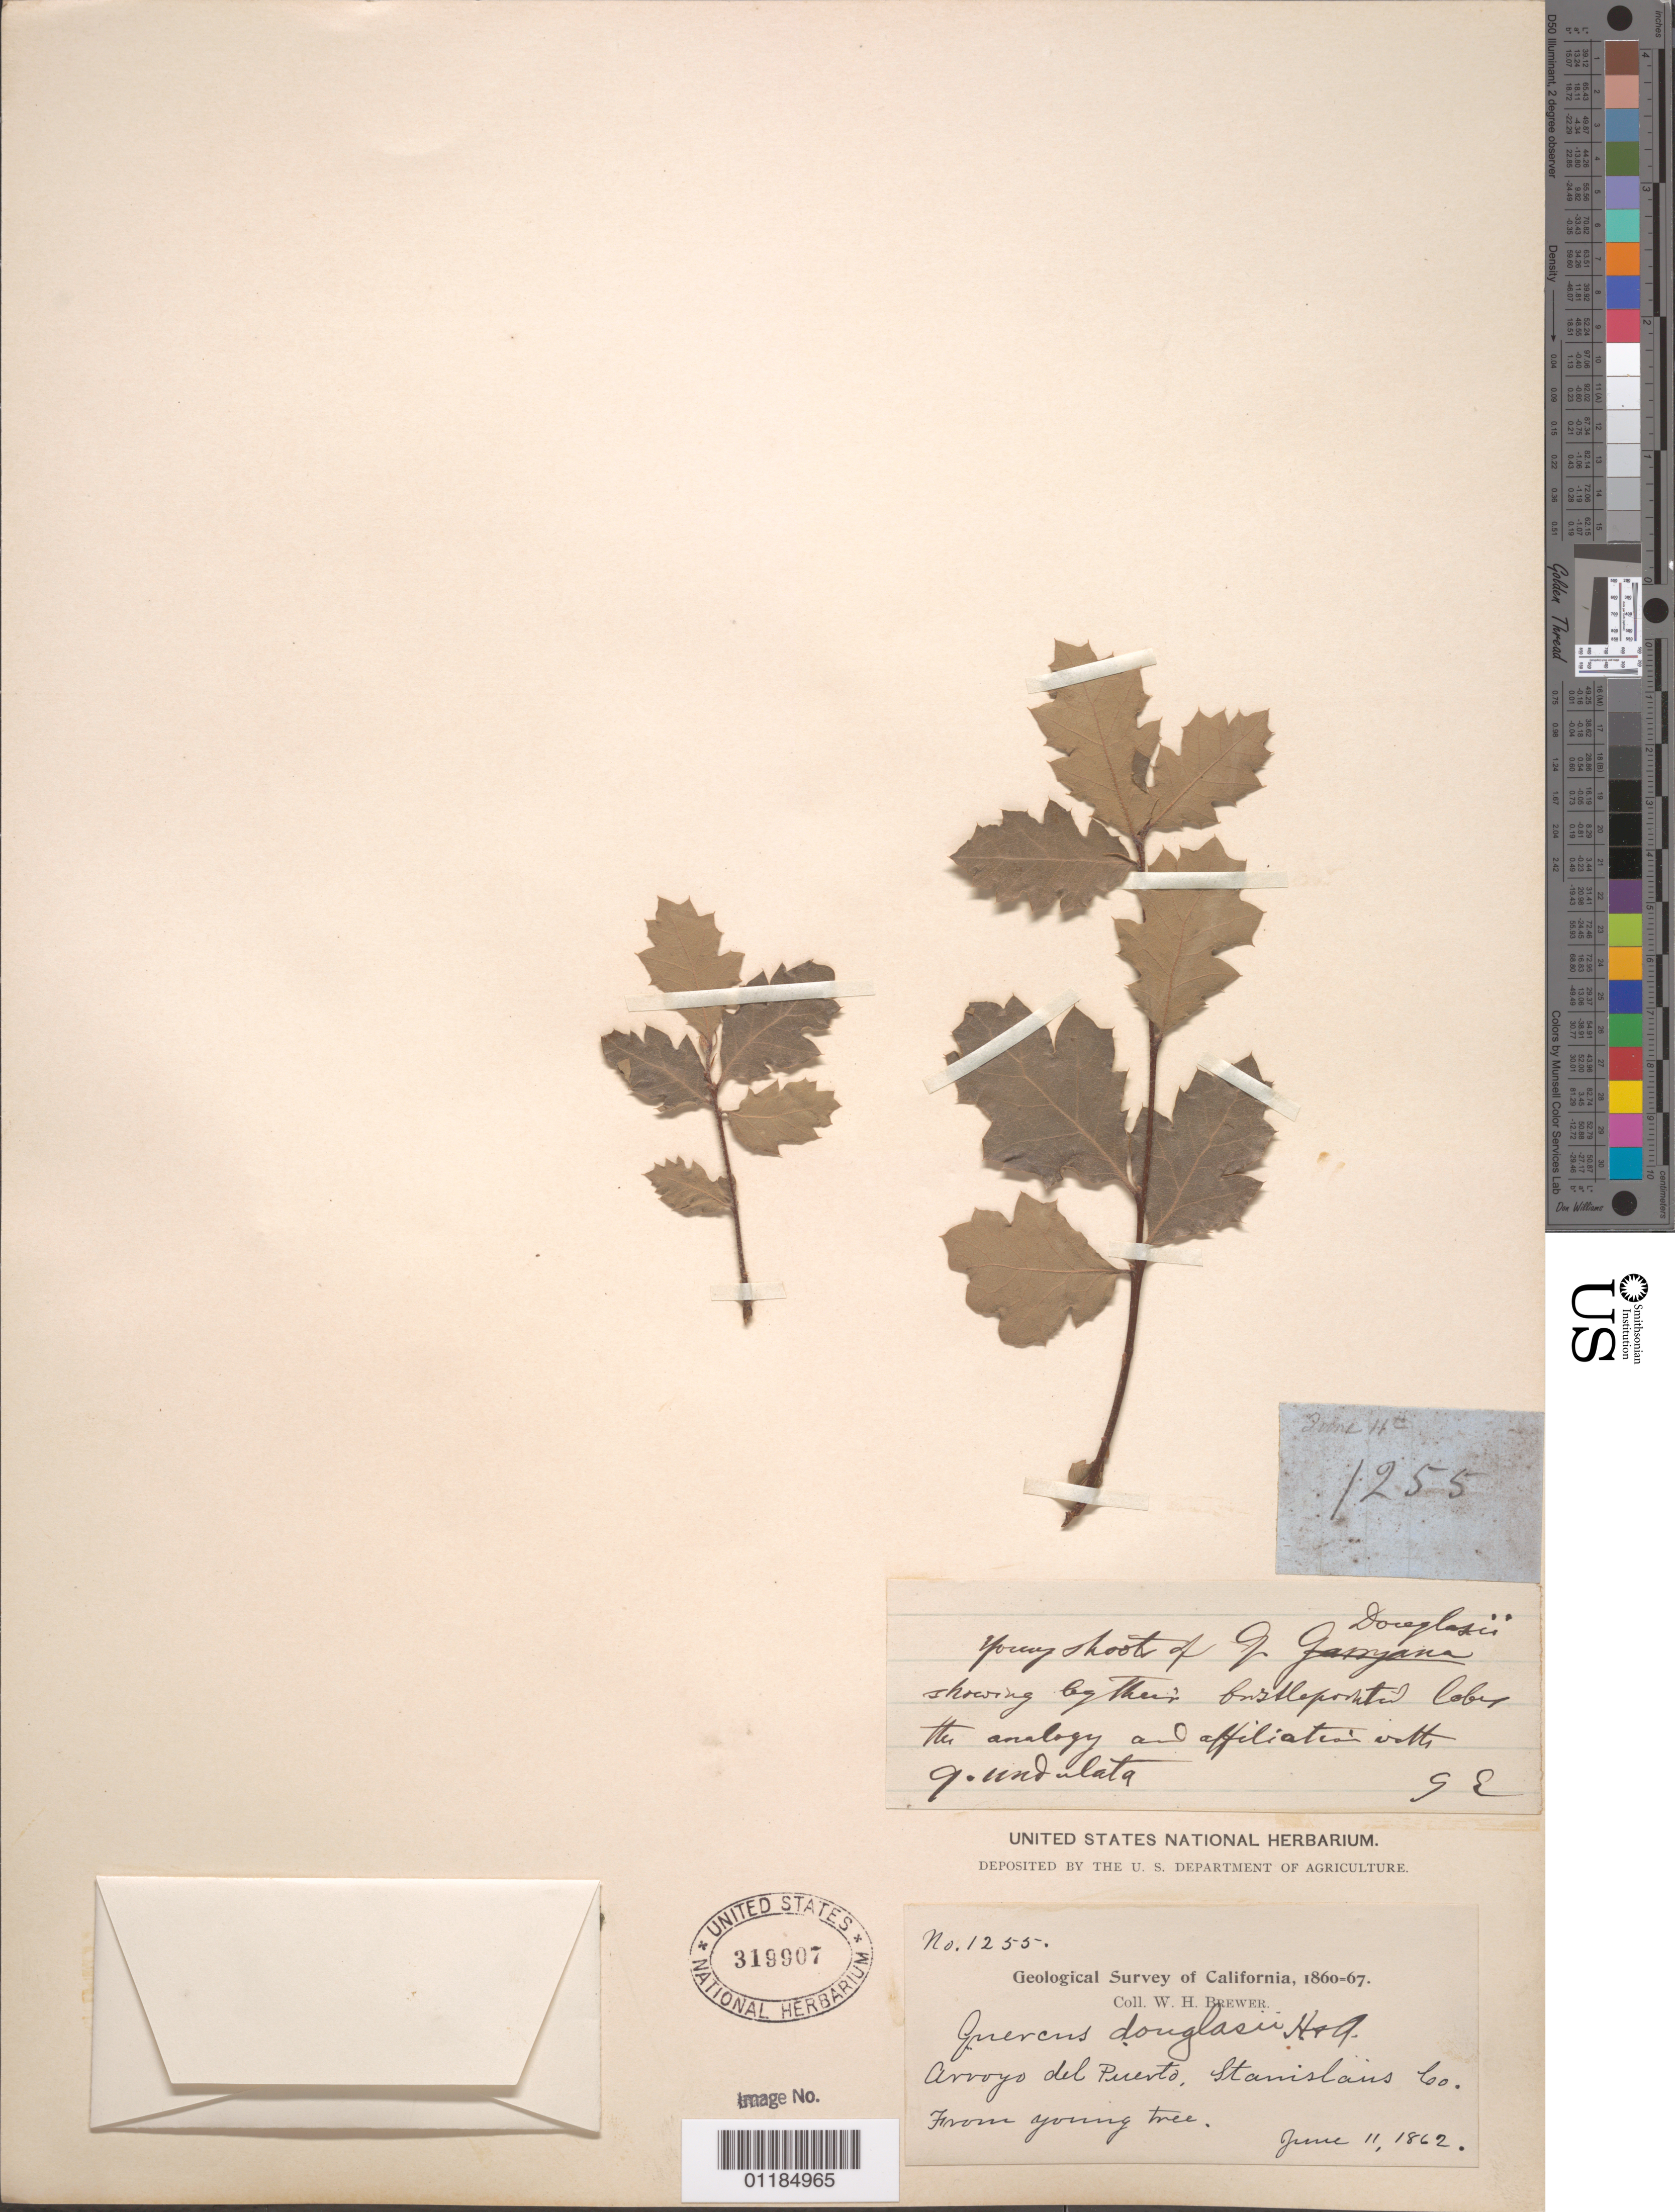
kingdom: Plantae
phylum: Tracheophyta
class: Magnoliopsida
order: Fagales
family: Fagaceae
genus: Quercus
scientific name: Quercus douglasii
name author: A. DC. in DC.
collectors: W. H. Brewer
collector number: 1255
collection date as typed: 11 Jun 1862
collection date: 1862-06-11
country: United States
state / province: California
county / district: Stanislaus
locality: Arroyo del Puerto.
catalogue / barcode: US 319907